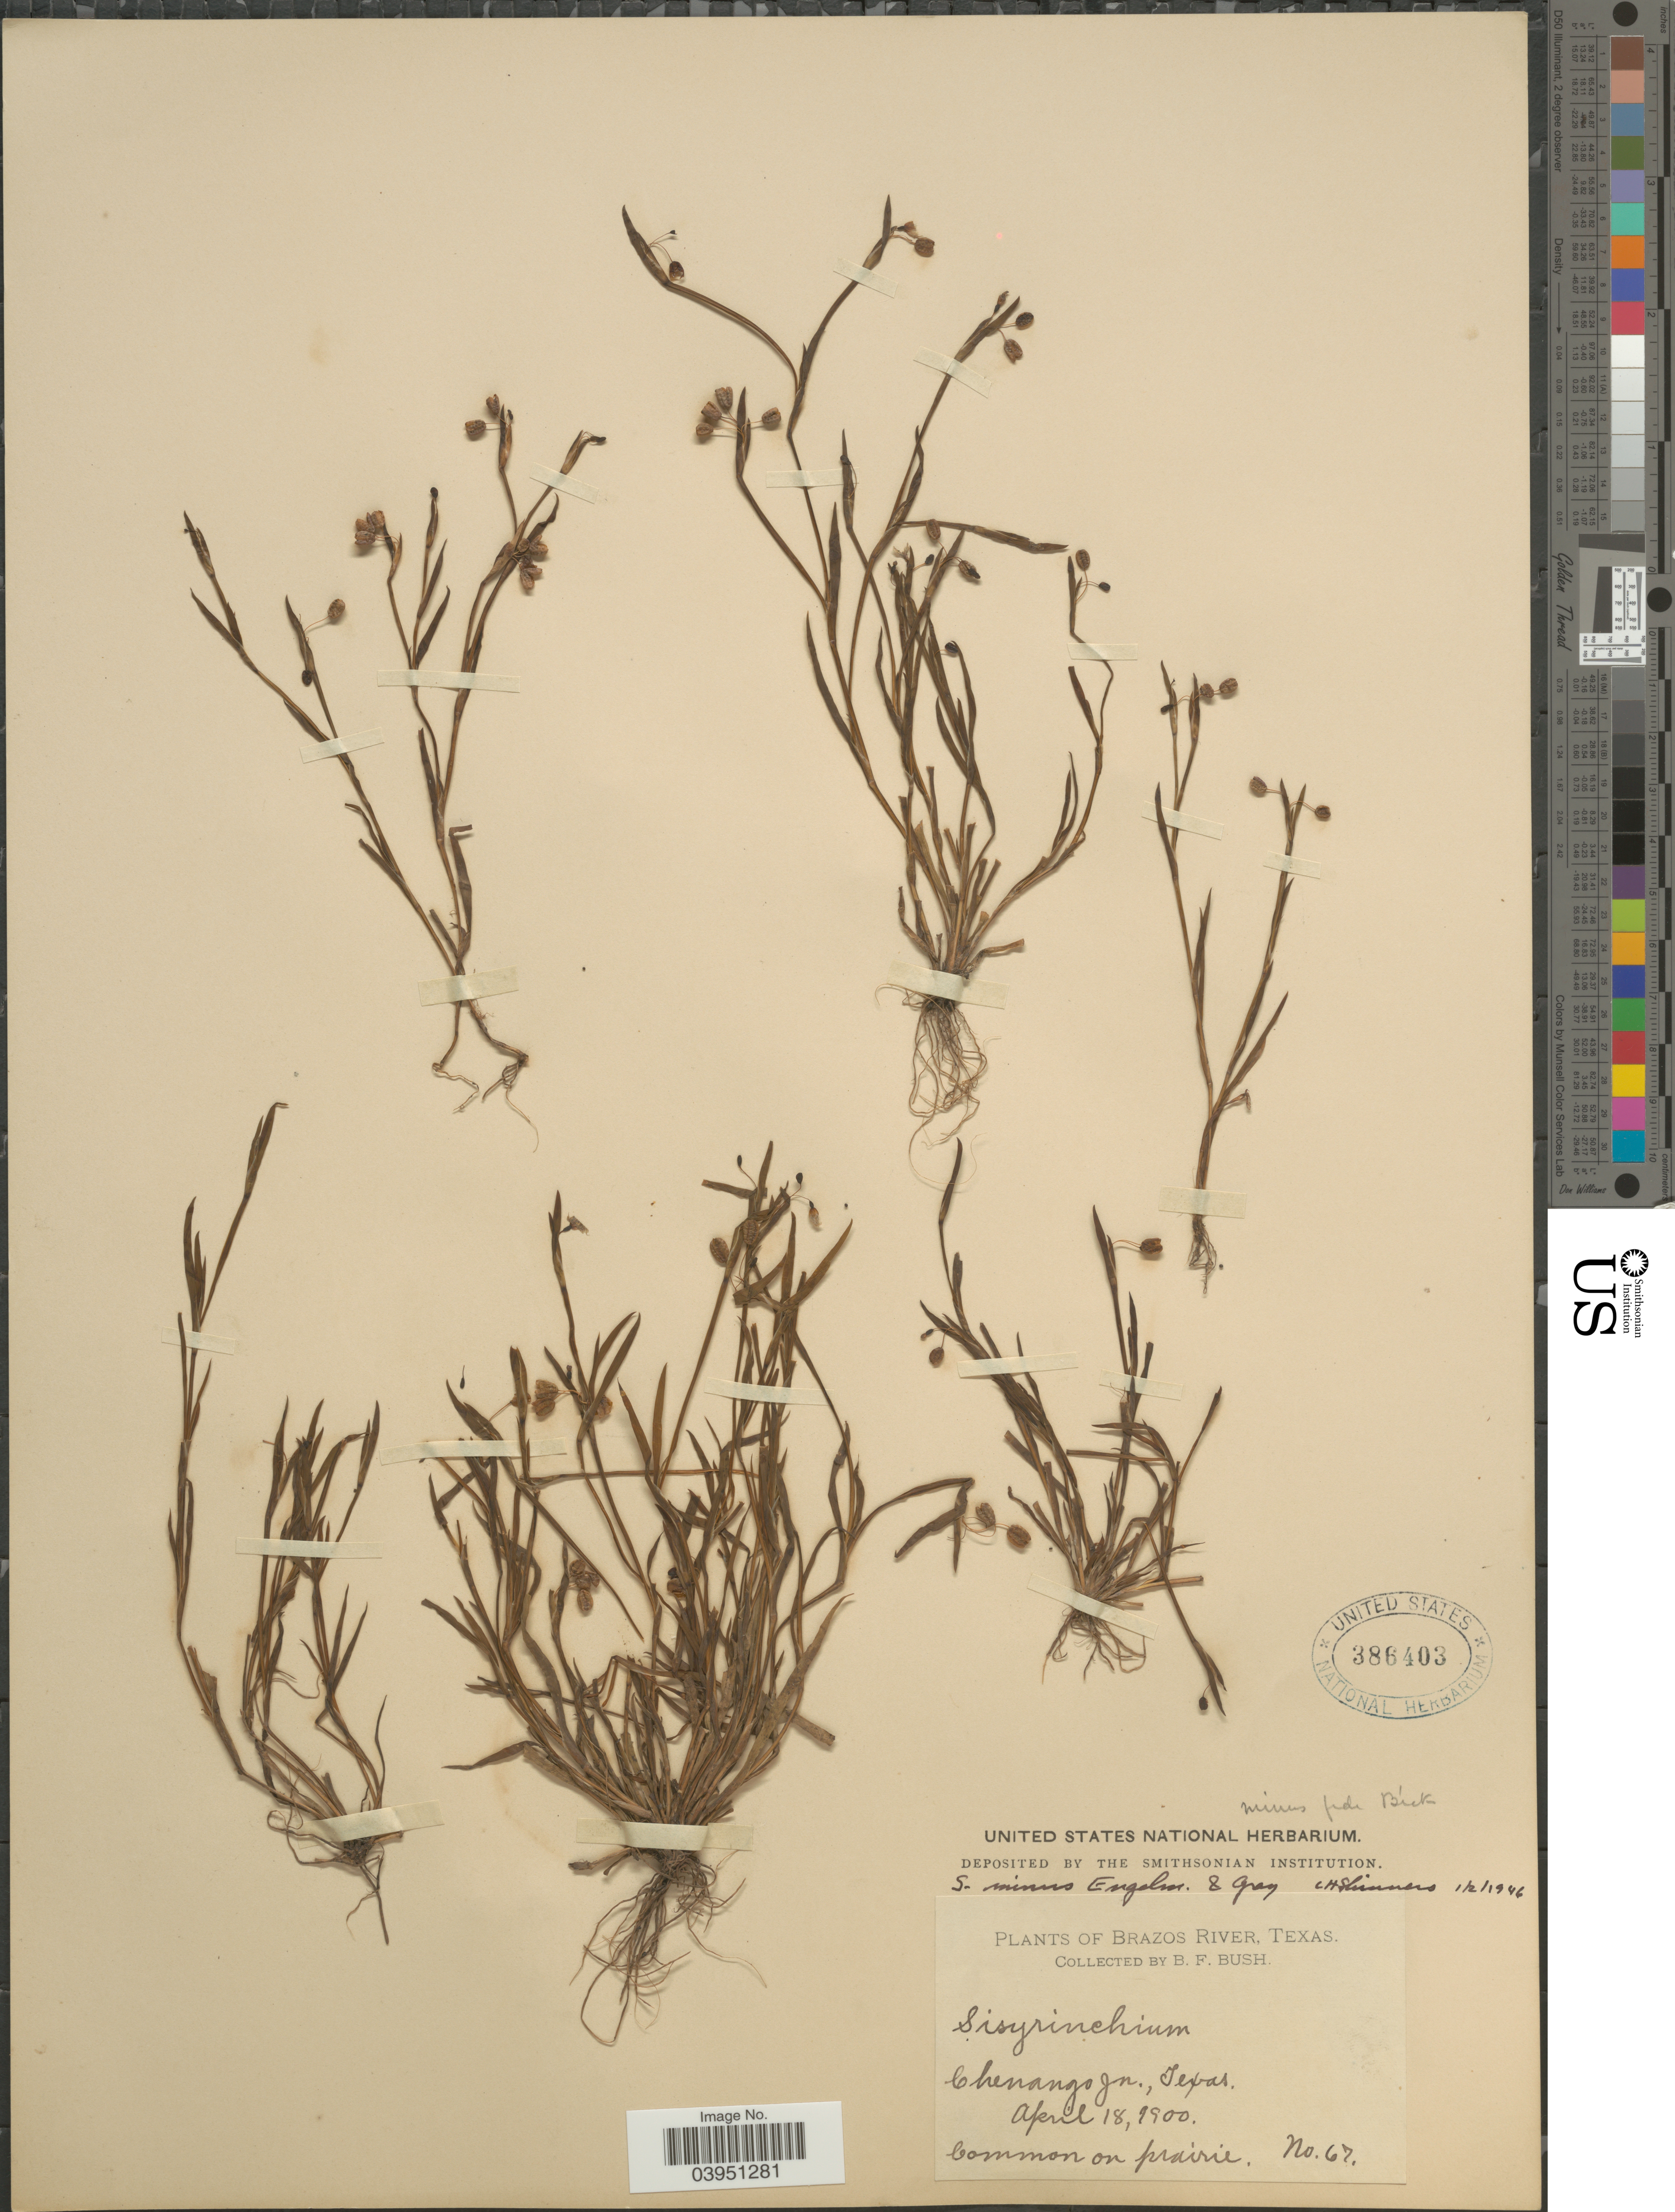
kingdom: Plantae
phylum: Tracheophyta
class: Liliopsida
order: Asparagales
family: Iridaceae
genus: Sisyrinchium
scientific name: Sisyrinchium minus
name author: Engelm. & A. Gray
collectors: B. F. Bush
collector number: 67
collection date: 1900-04-18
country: United States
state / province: Texas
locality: Brazos River. Chenango Jn. Common on prairie.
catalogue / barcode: US 386403